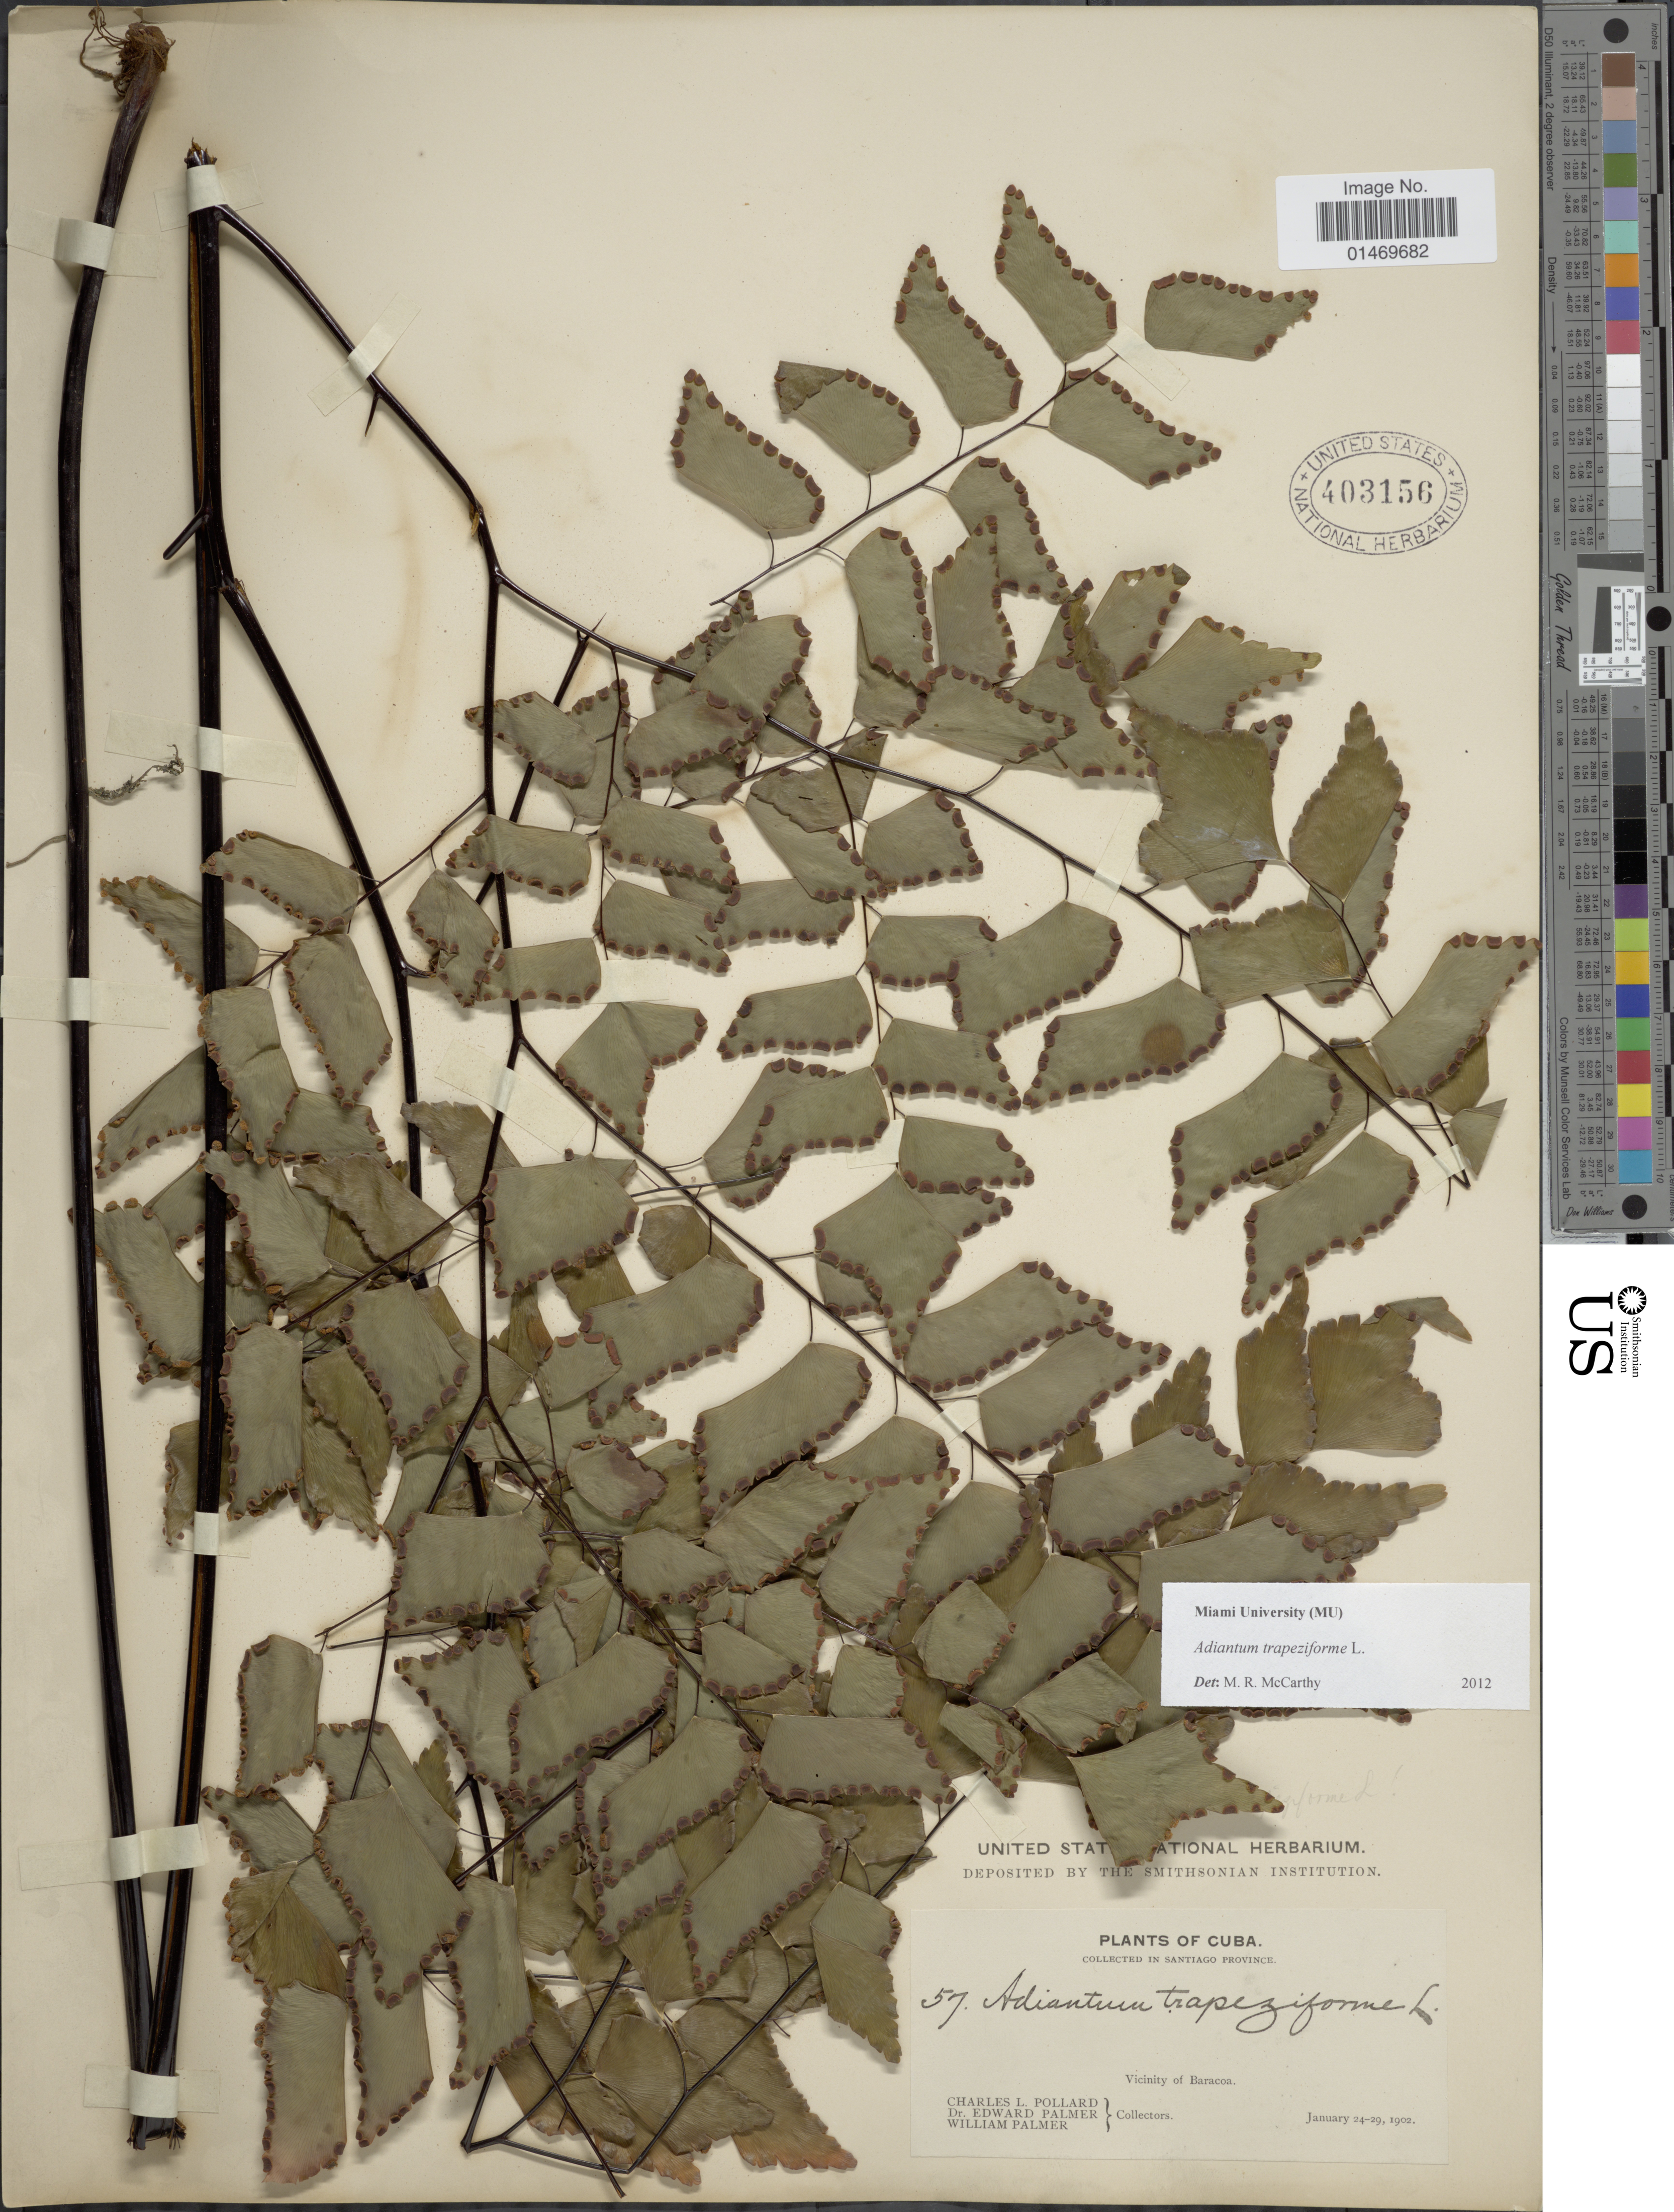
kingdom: Plantae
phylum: Tracheophyta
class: Polypodiopsida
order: Polypodiales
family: Pteridaceae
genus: Adiantum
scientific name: Adiantum trapeziforme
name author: L.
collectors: C. L. Pollard, E. Palmer & W. Palmer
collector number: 59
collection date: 1902-01-24/1902-01-29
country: Cuba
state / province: Santiago de Cuba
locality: Cuba, Vicinity of Baracoa.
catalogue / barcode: US 403156